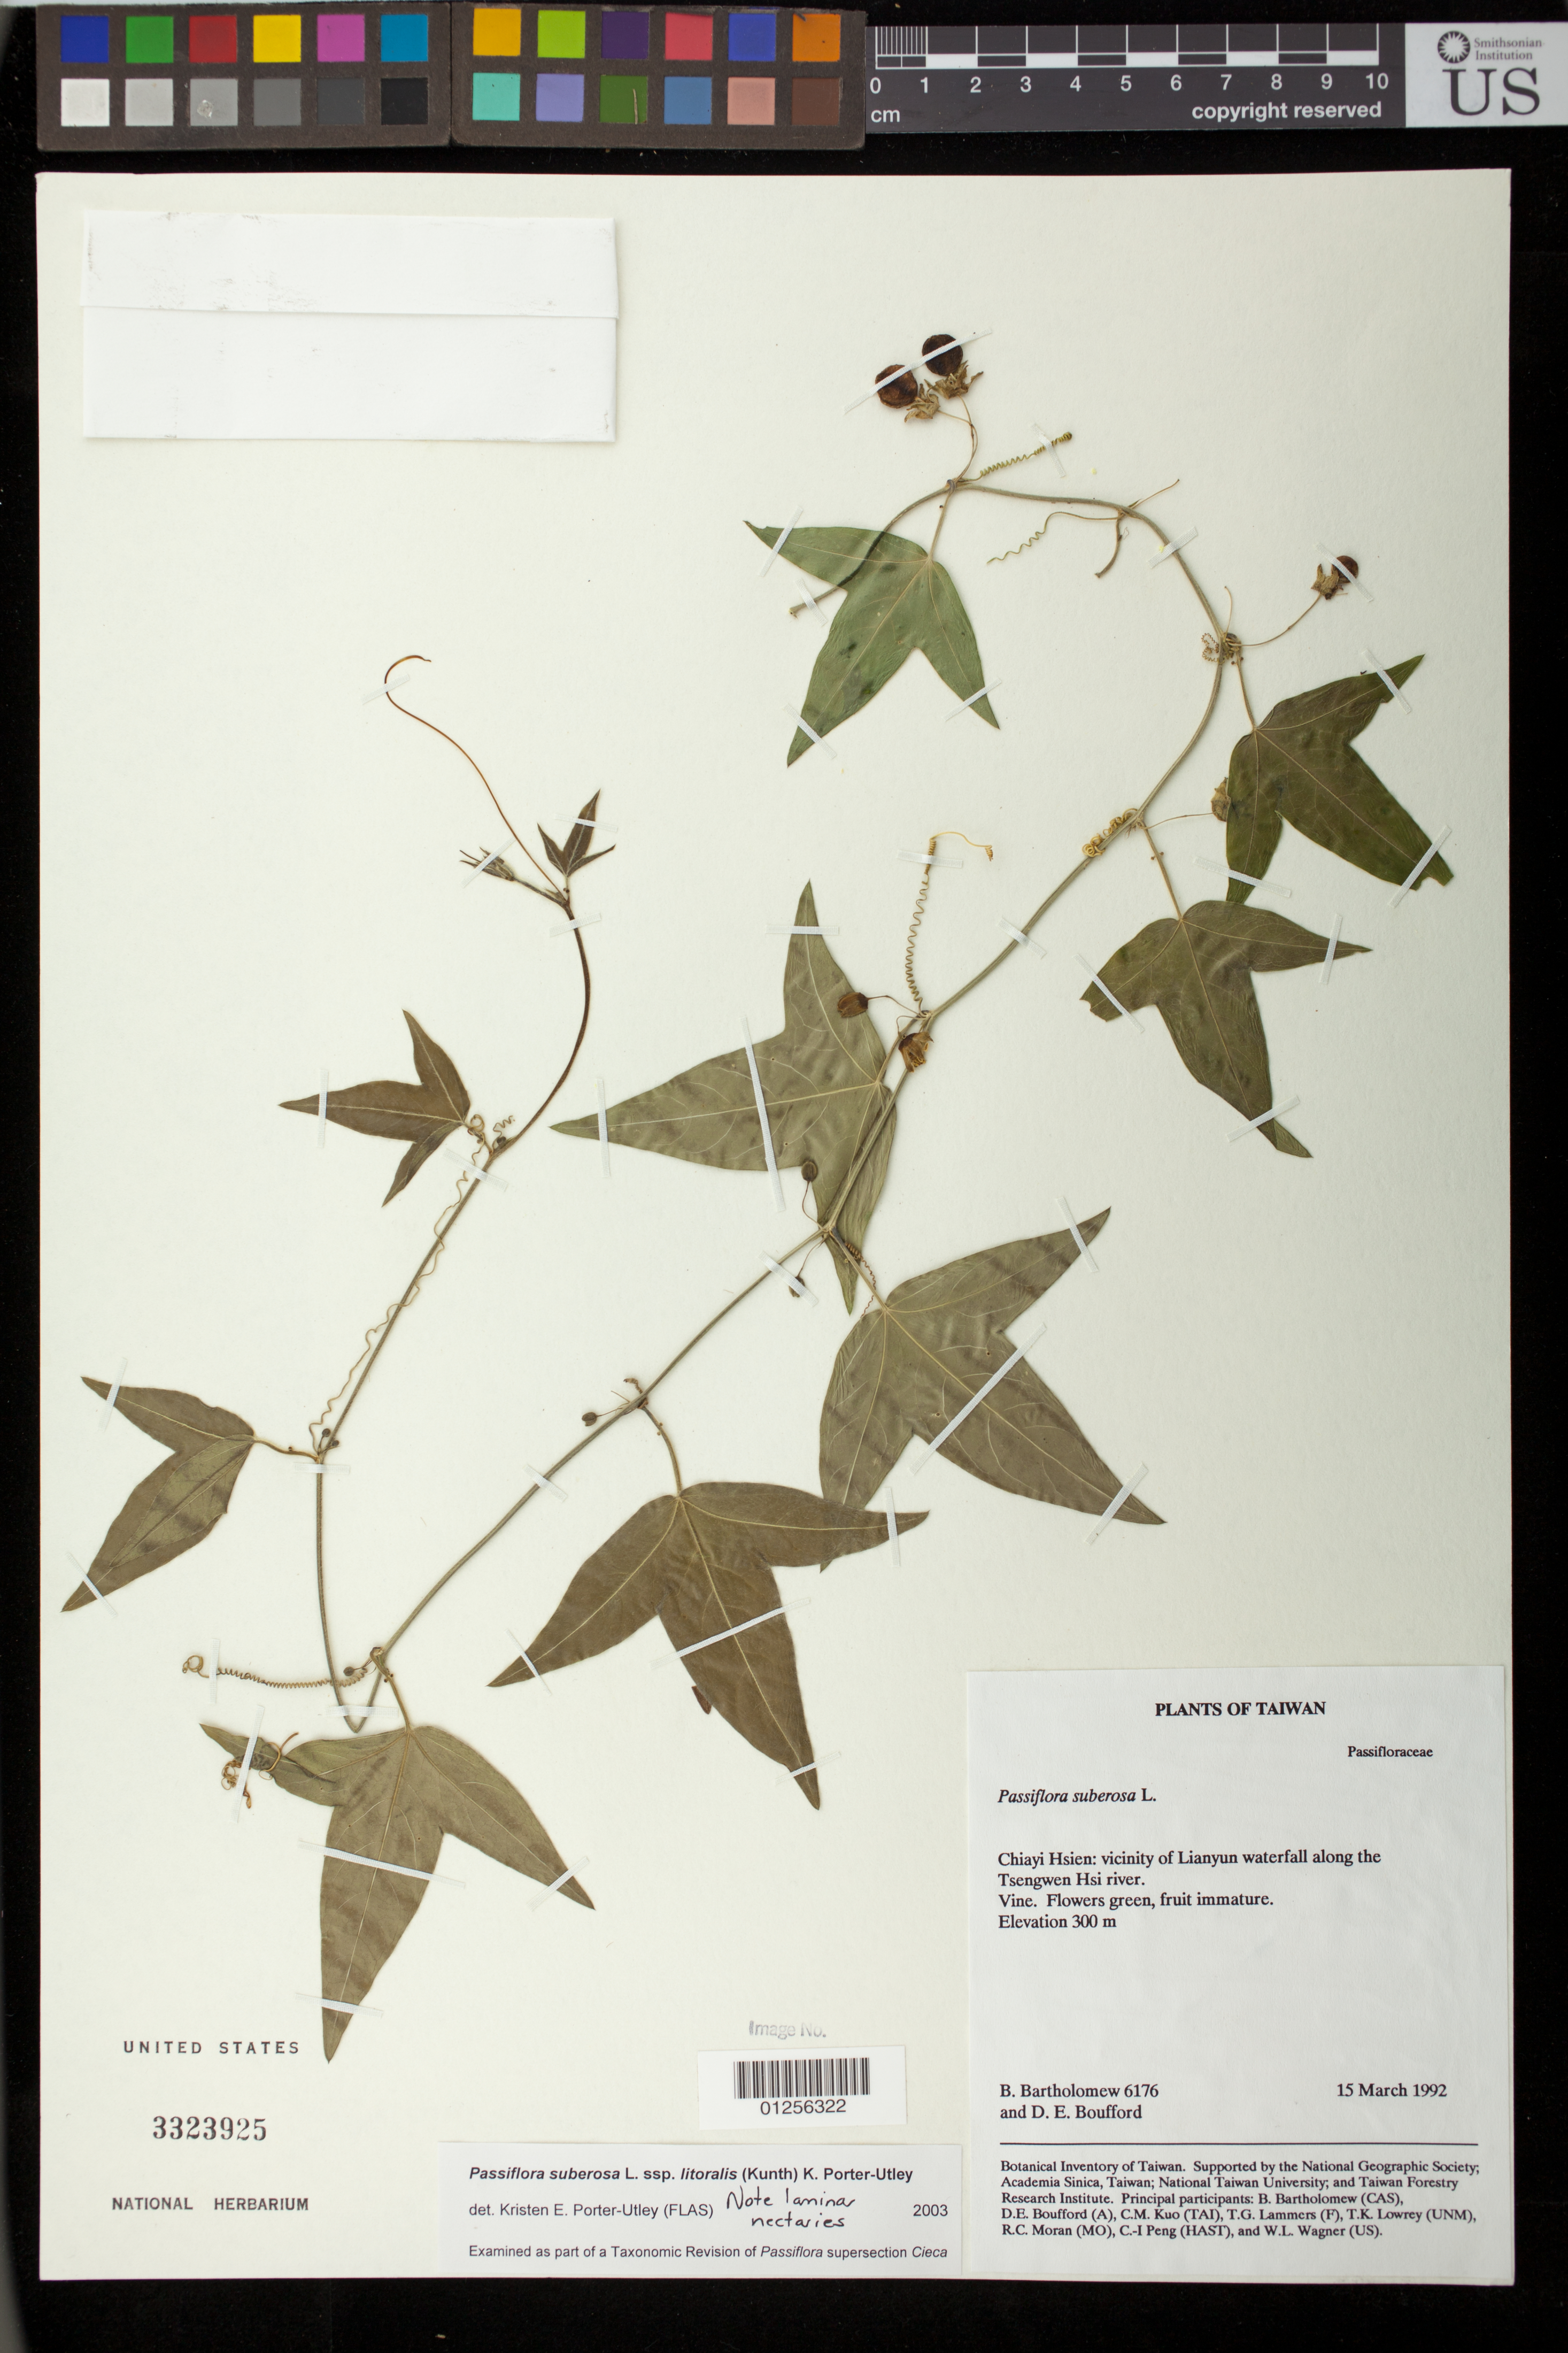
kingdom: Plantae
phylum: Tracheophyta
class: Magnoliopsida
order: Malpighiales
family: Passifloraceae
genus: Passiflora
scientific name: Passiflora suberosa subsp. litoralis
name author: (Kunth) Port.-Utl. et al.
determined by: Porter-Utley, K. E.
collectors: B. Bartholomew & D. E. Boufford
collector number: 6176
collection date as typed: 15 Mar 1992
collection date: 1992-03-15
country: Taiwan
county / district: Chiayi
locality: Vicinity of Lianyum waterfall along the Tsengwen Hsi river.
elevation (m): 300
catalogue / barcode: US 3323925